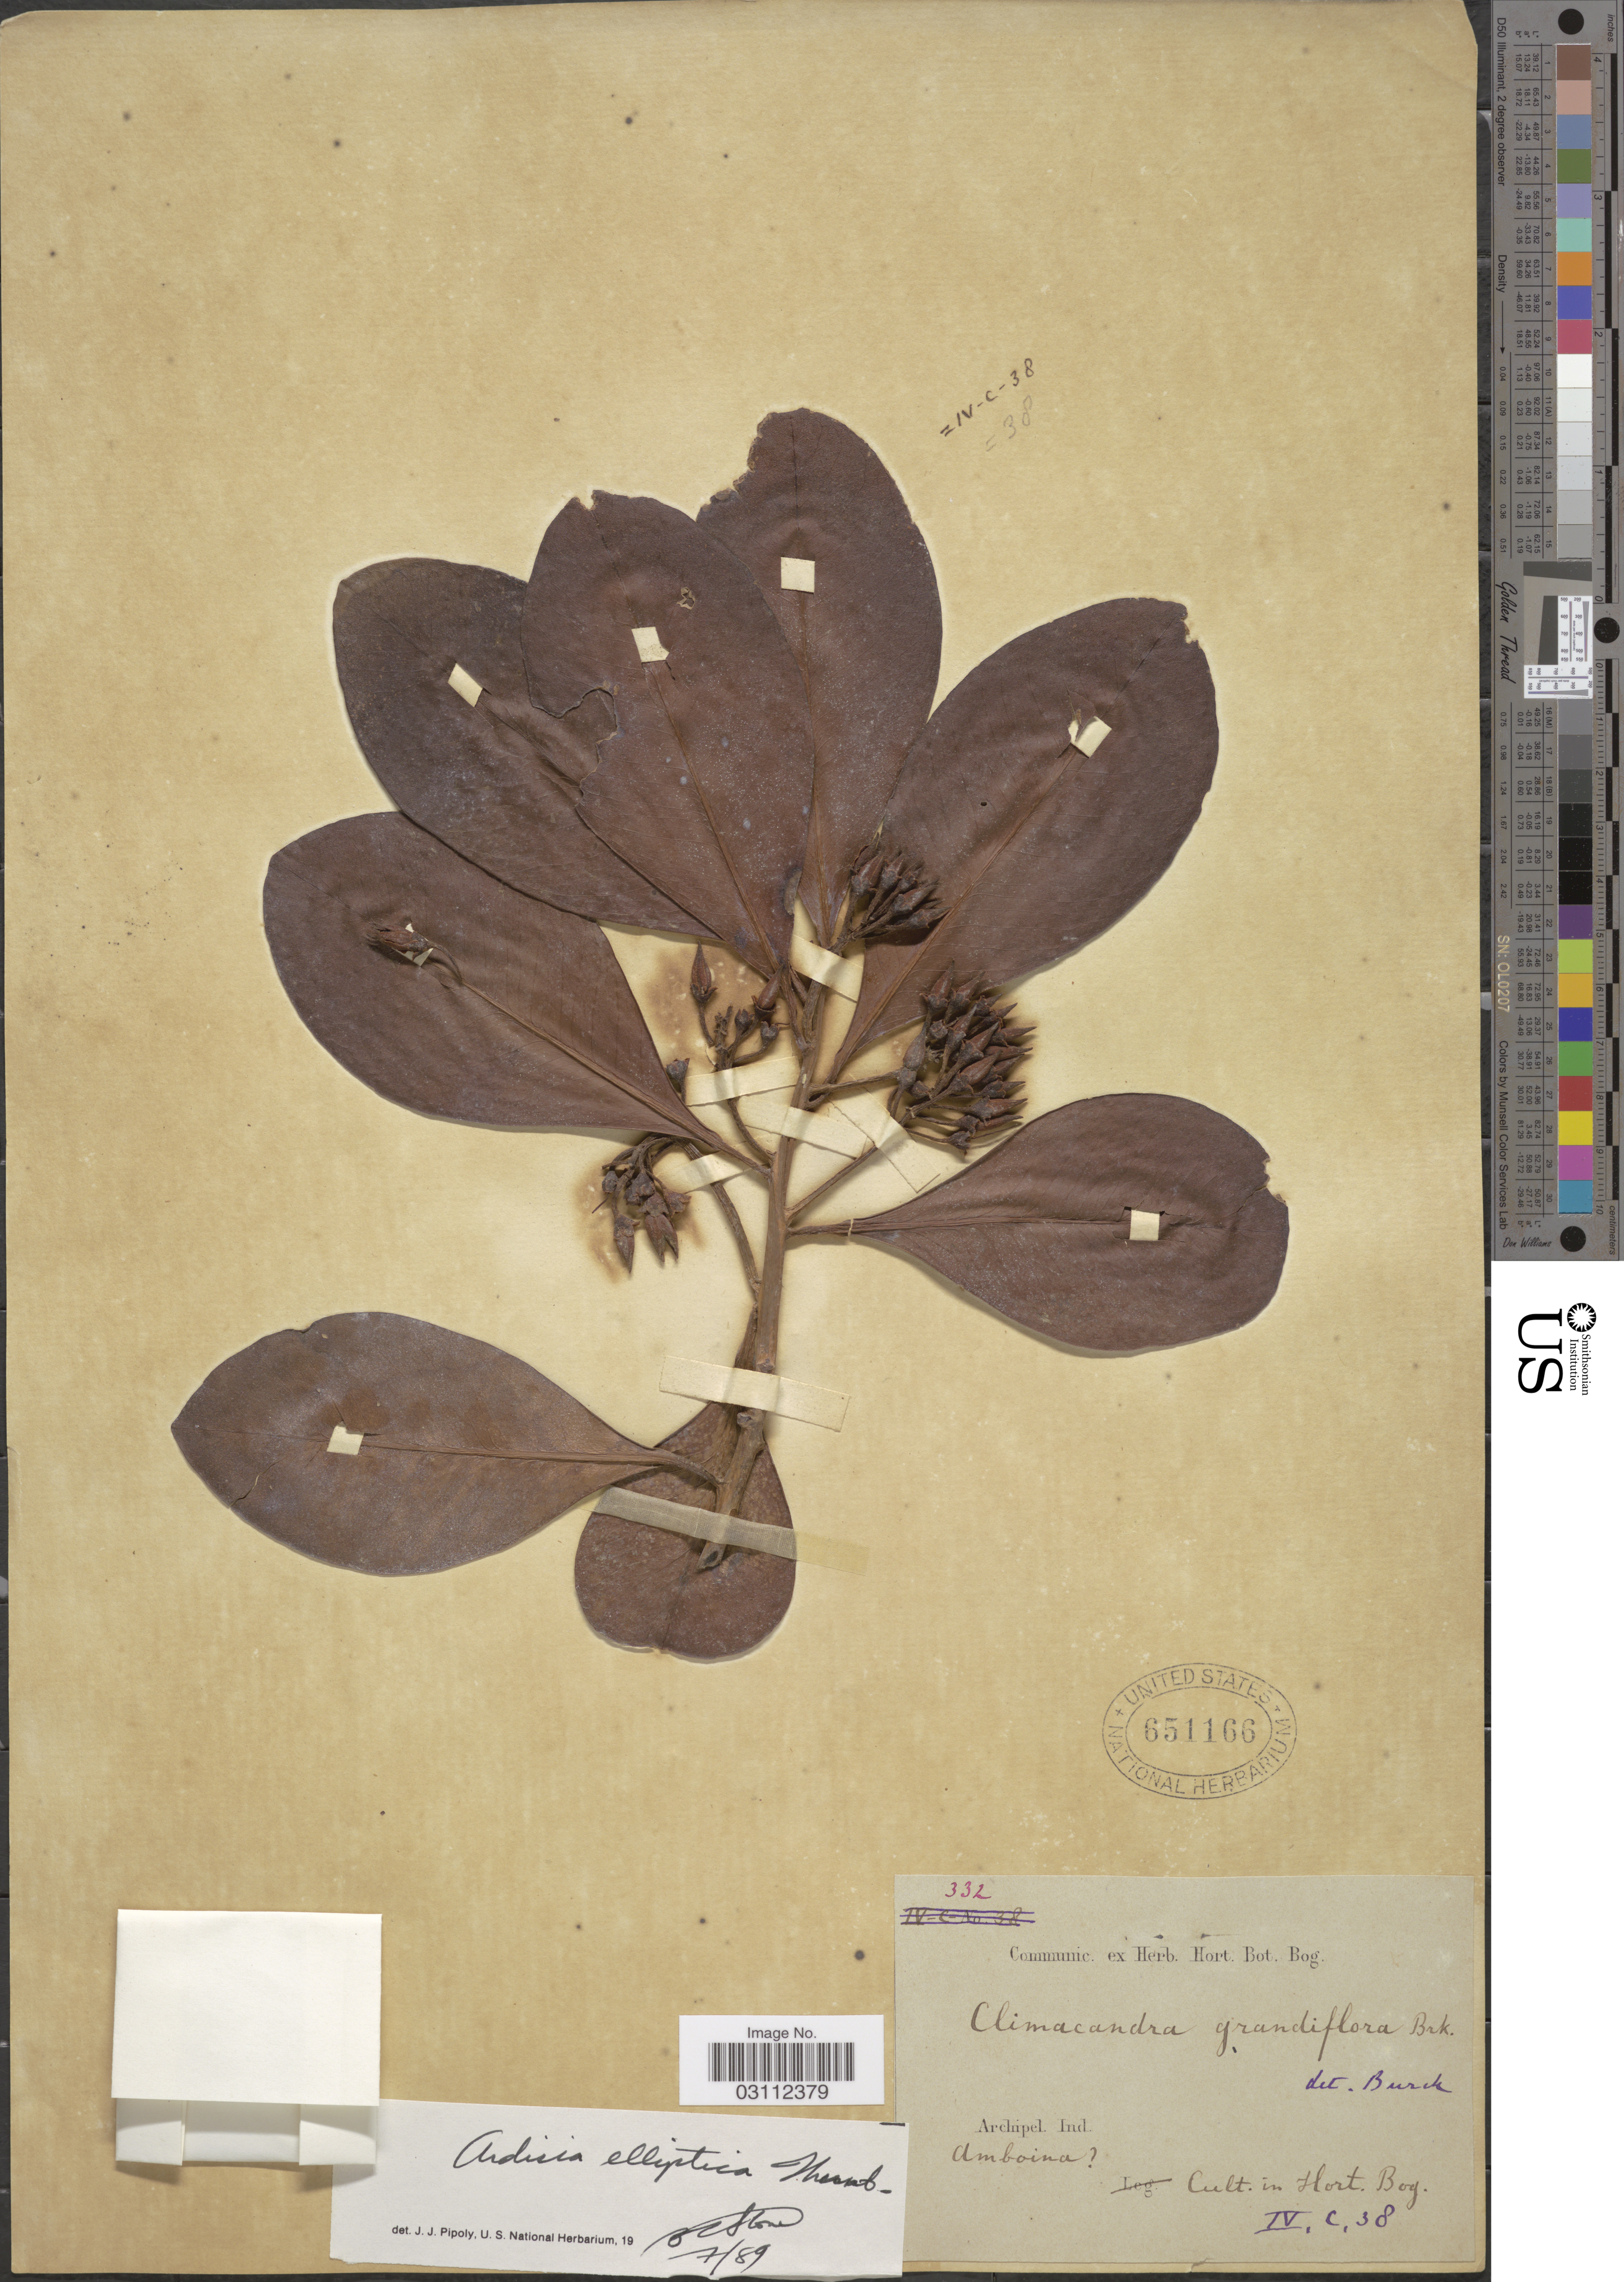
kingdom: Plantae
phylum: Tracheophyta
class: Magnoliopsida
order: Ericales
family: Primulaceae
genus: Ardisia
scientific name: Ardisia elliptica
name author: Thunb.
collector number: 332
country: Indonesia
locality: Archipel. Ind. Amboina. Cult. in Hort. Bog. IV, C, 38.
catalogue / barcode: US 651166